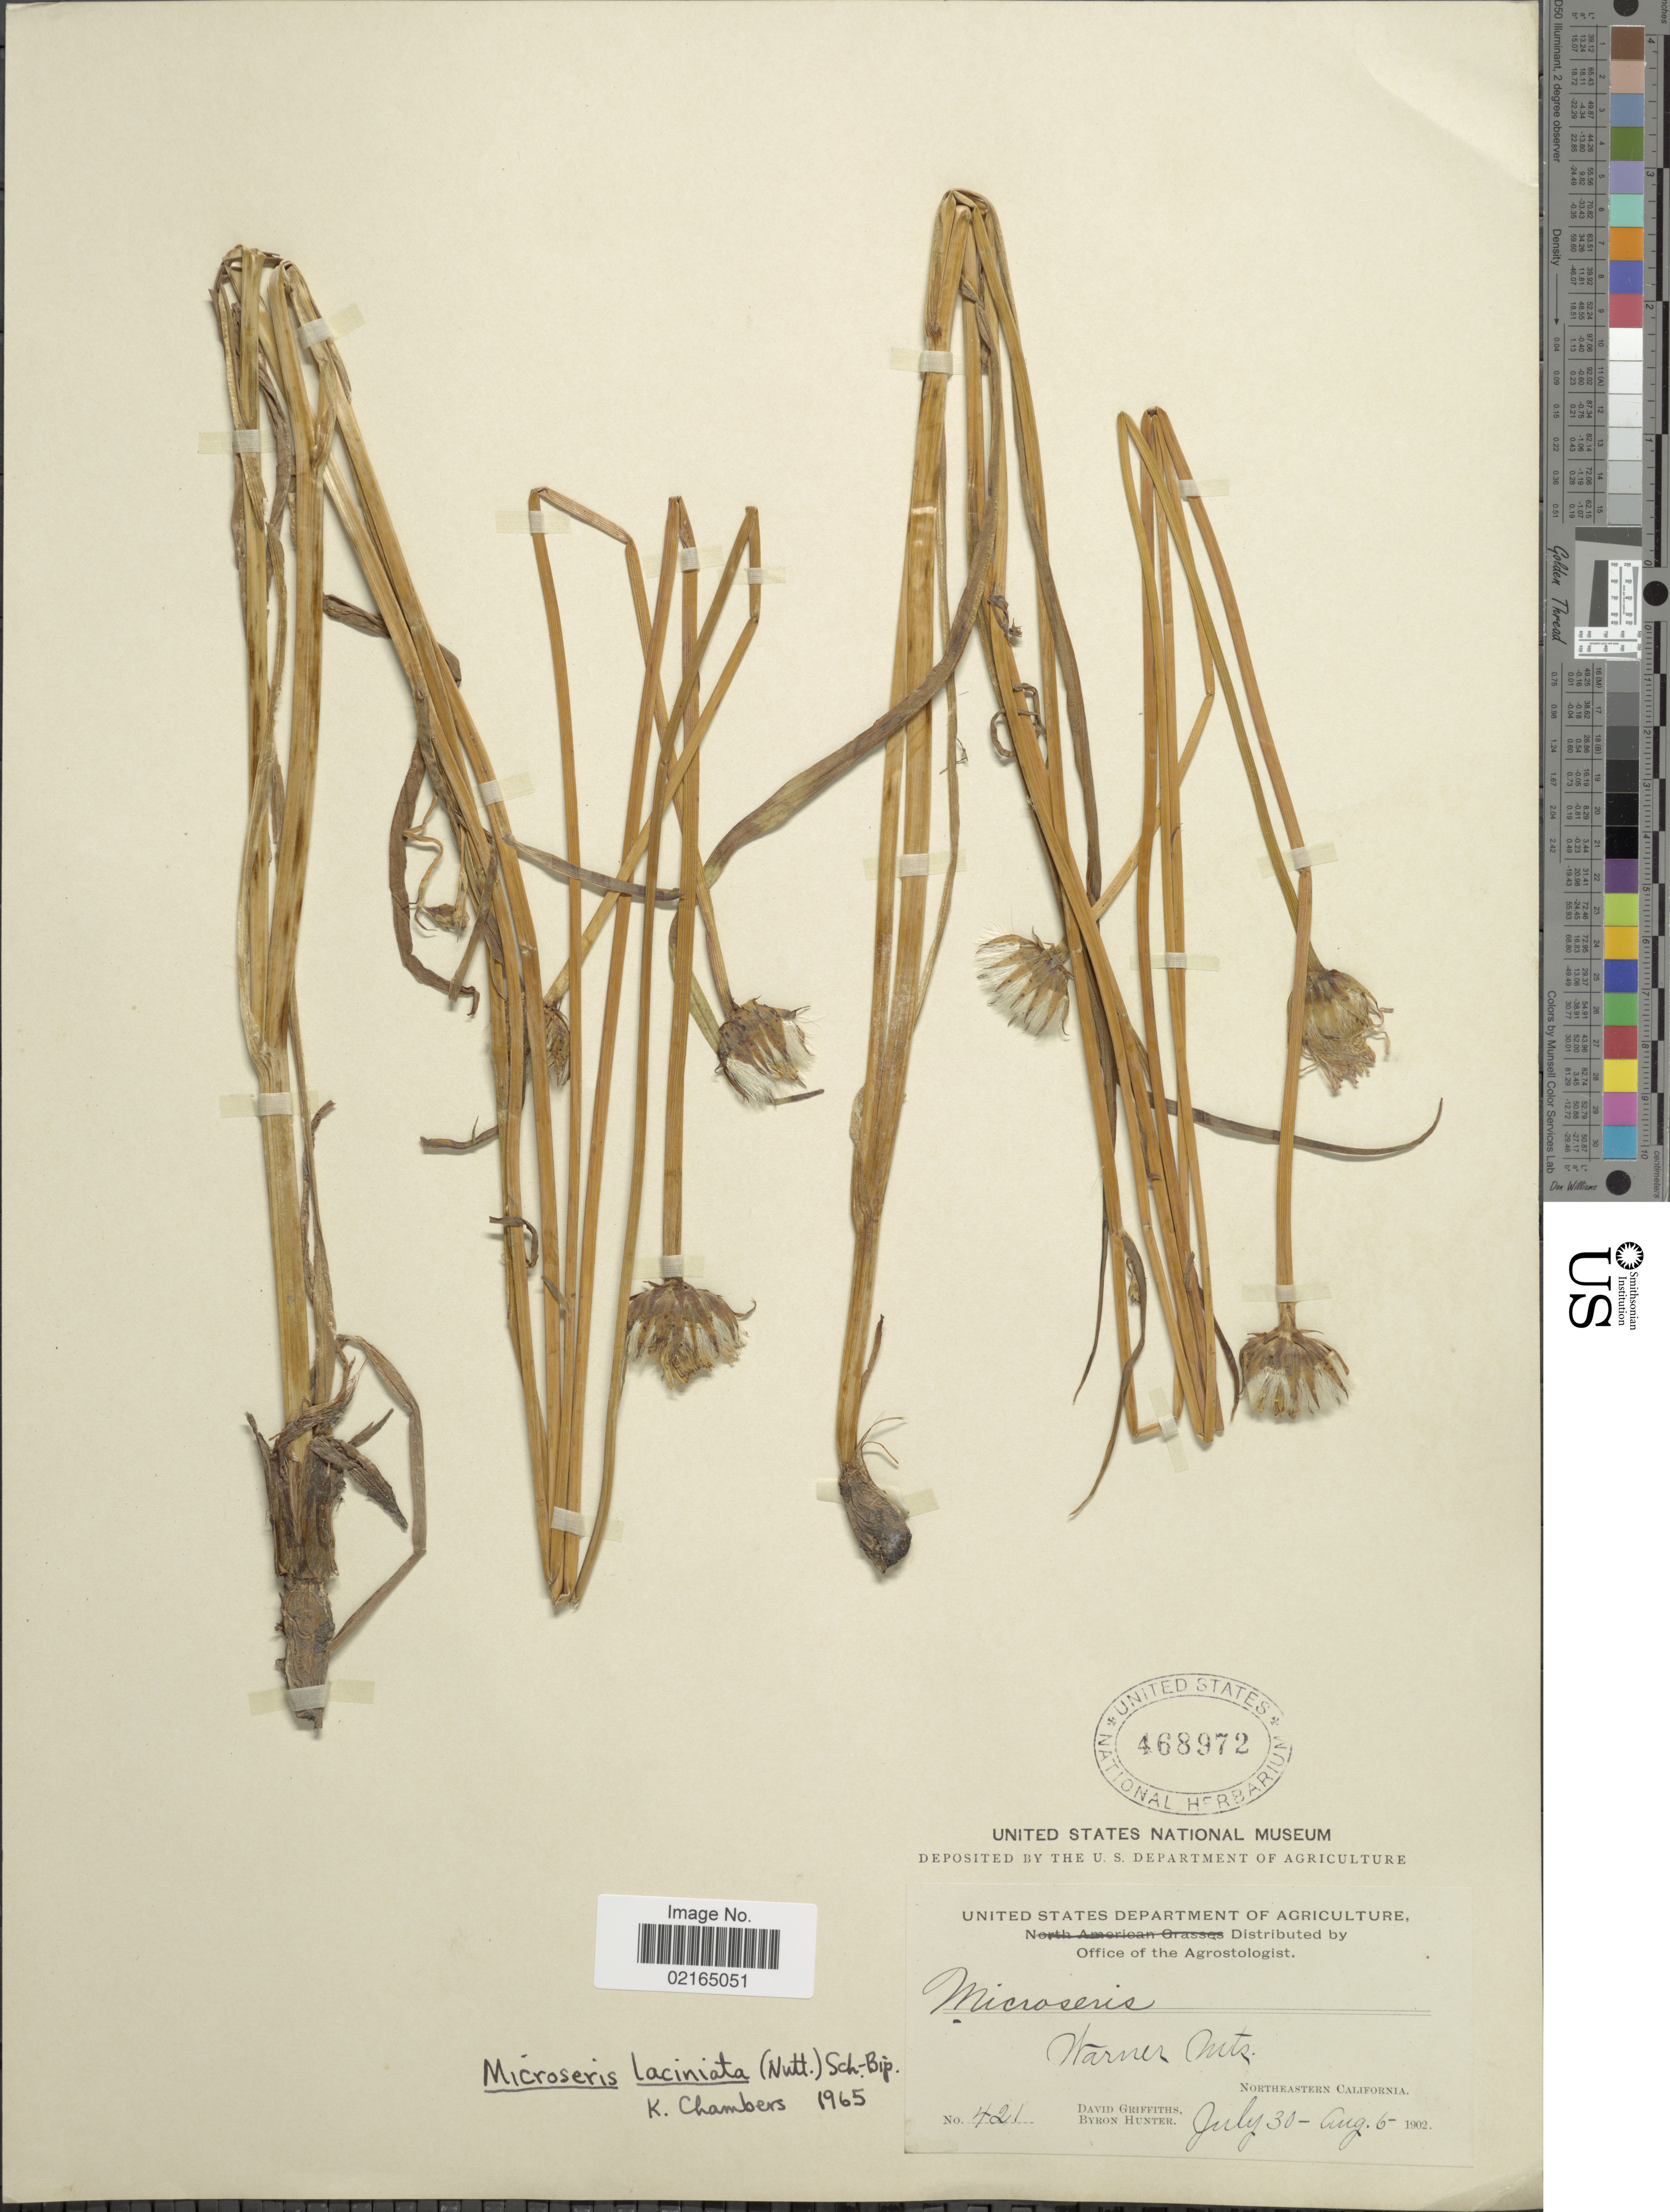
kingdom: Plantae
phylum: Tracheophyta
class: Magnoliopsida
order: Asterales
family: Asteraceae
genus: Microseris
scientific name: Microseris laciniata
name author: (Hook.) Sch. Bip.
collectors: D. Griffths & B. Hunter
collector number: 421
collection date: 1902-07-30/1902-08-06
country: United States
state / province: California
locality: Warner Mts., Northeastern California.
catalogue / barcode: US 468972